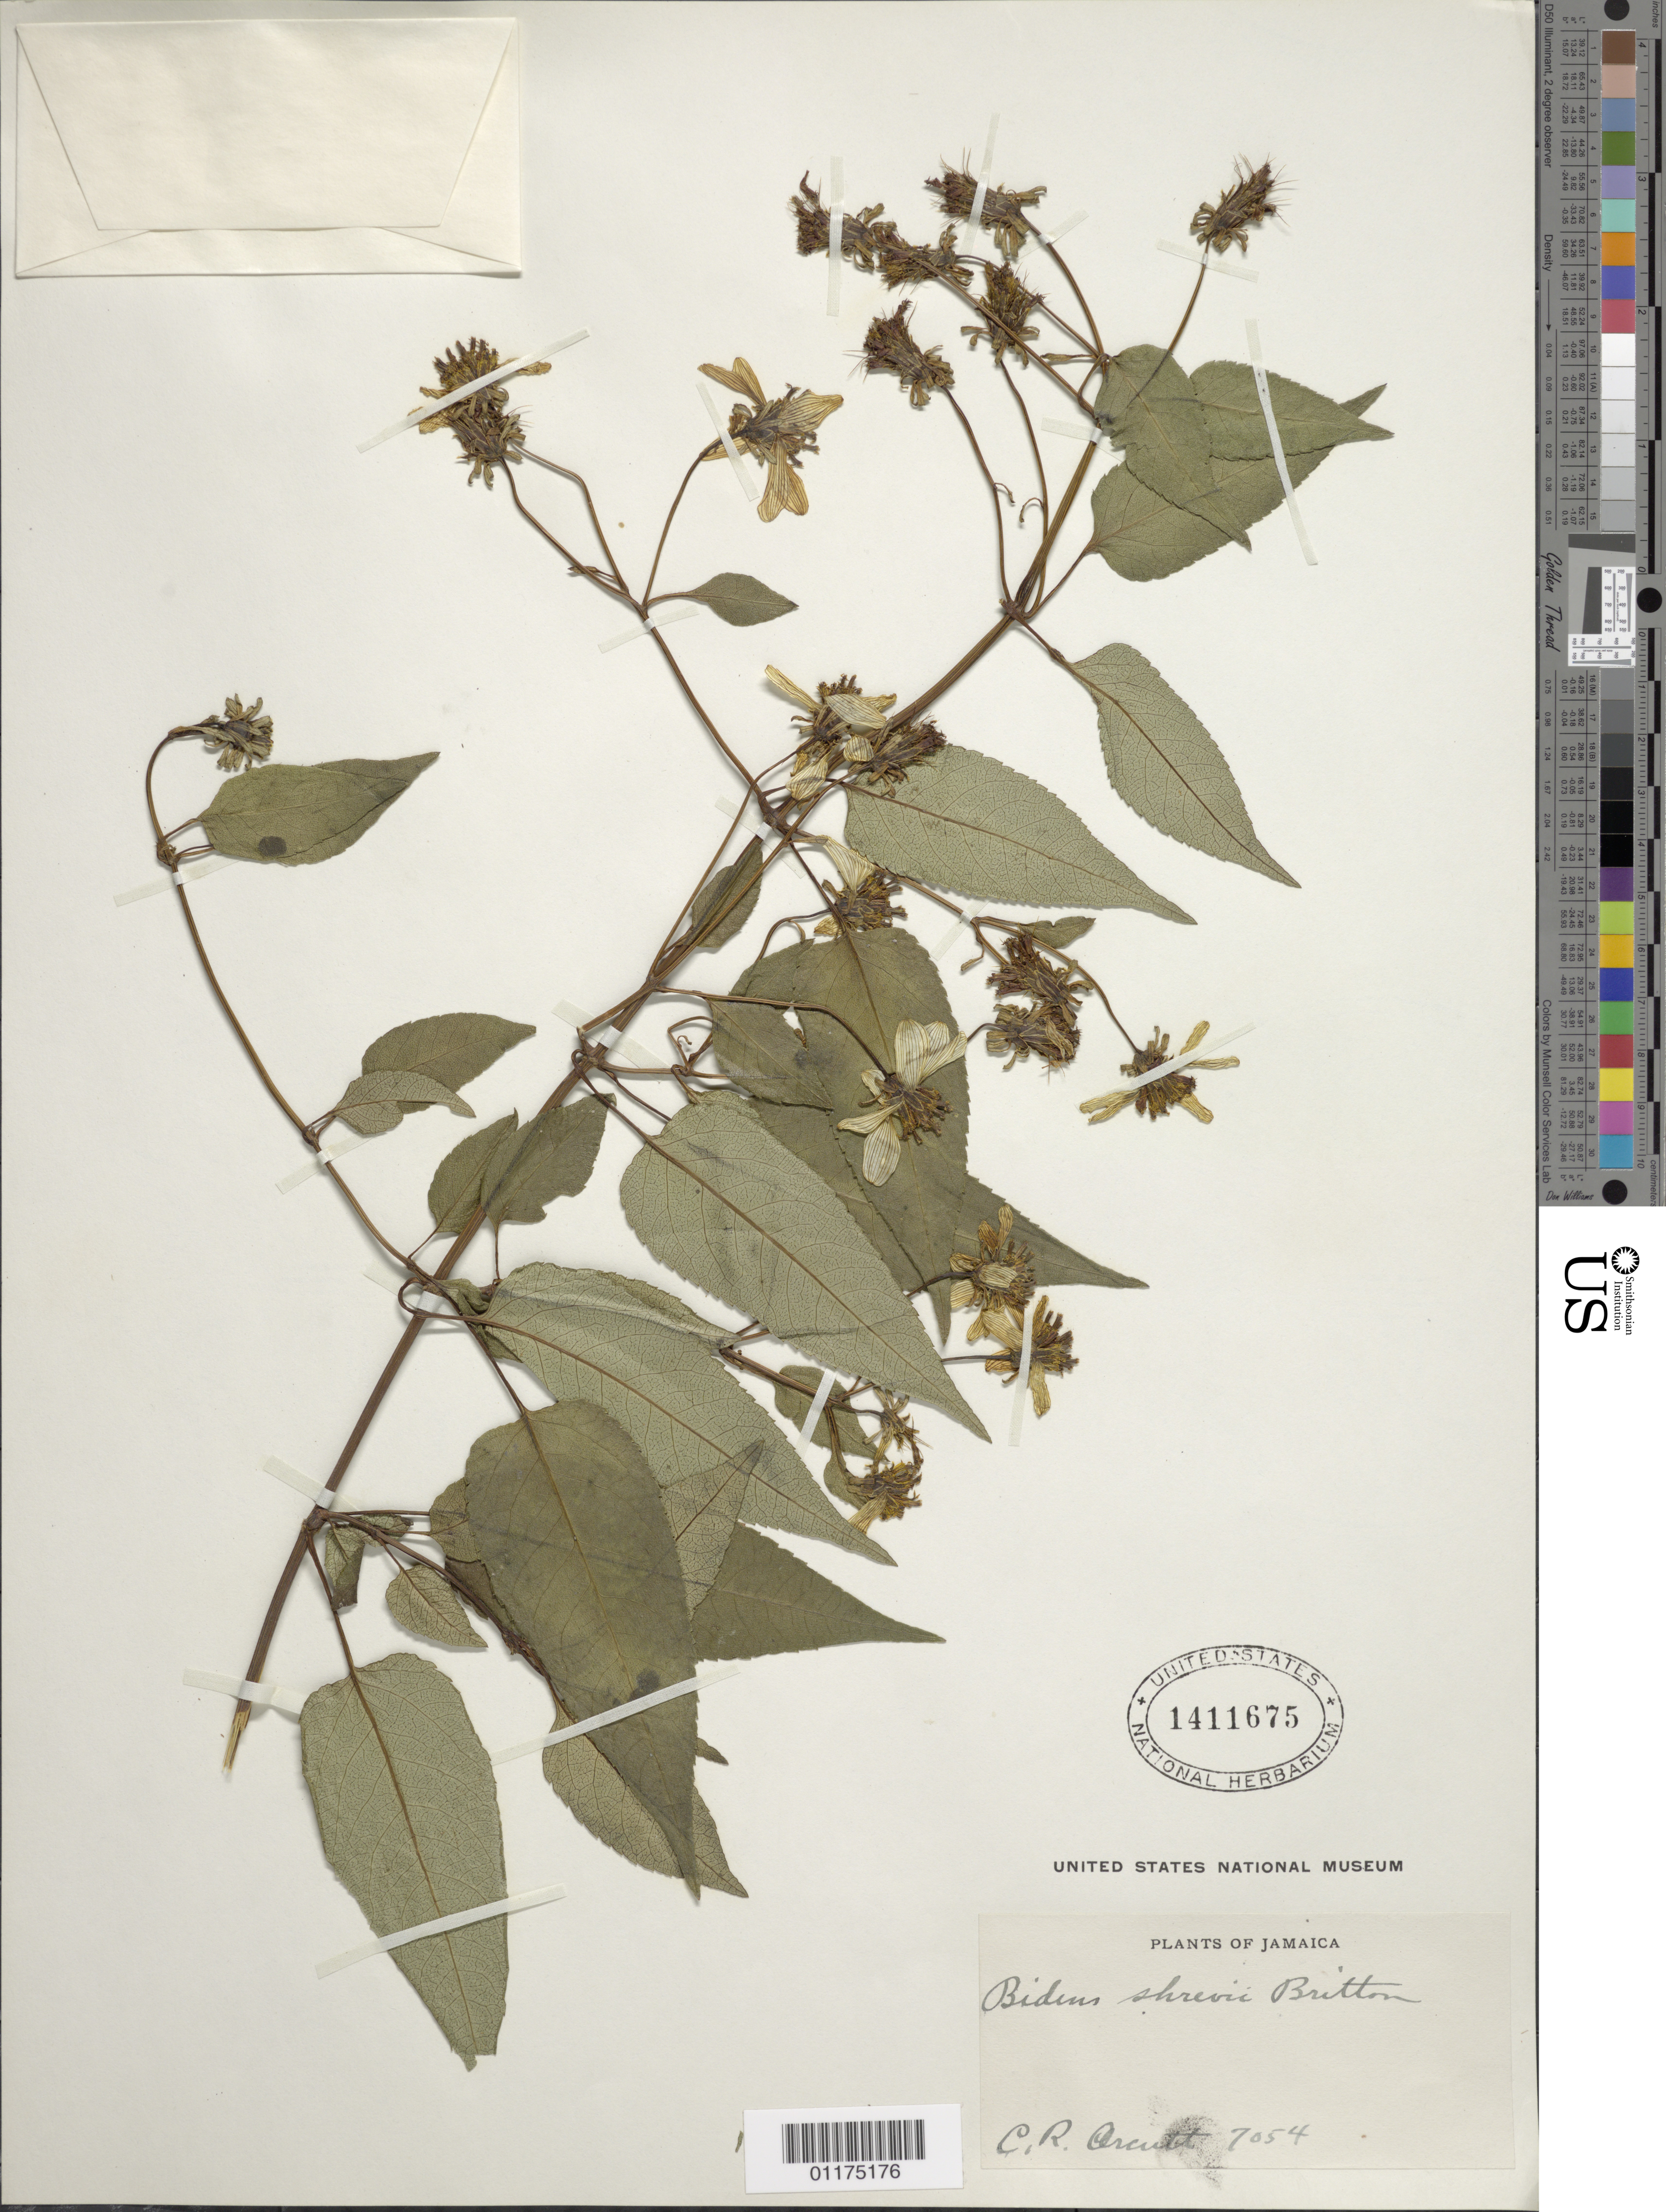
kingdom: Plantae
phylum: Tracheophyta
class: Magnoliopsida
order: Asterales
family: Asteraceae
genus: Bidens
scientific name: Bidens shrevei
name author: Britton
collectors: C. R. Orcutt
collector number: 7054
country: Jamaica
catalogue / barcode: US 1411675